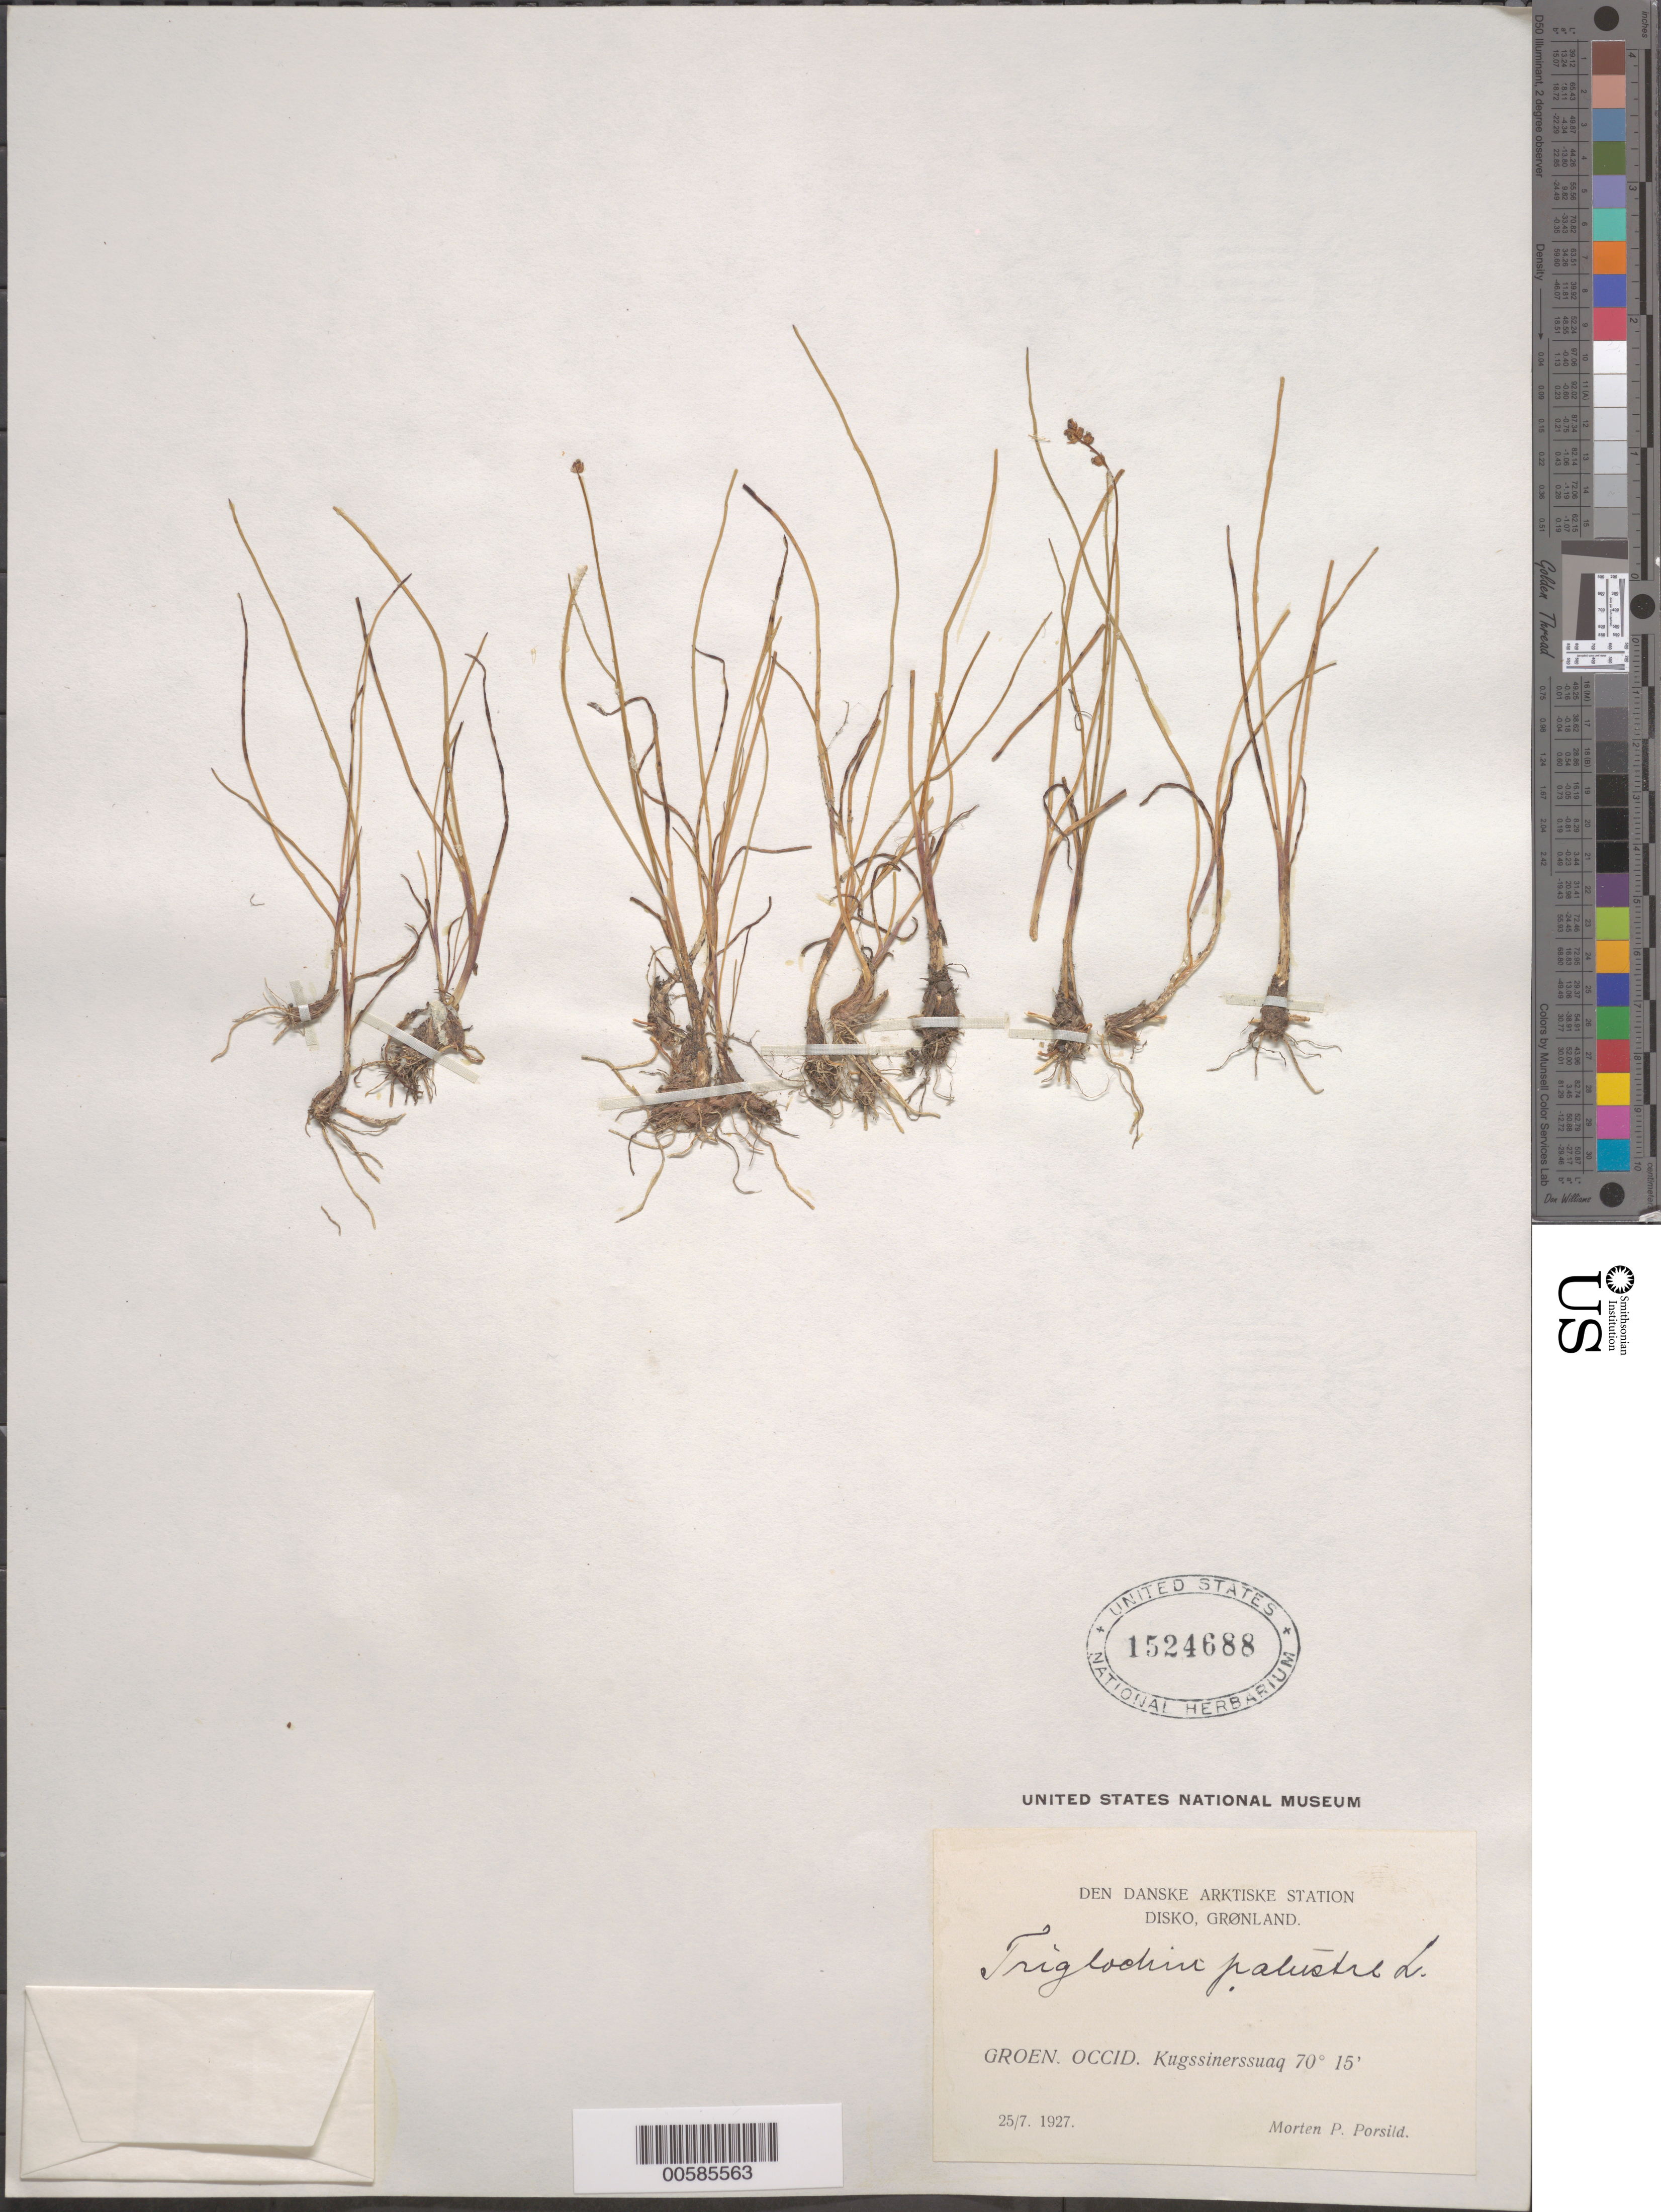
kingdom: Plantae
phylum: Tracheophyta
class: Liliopsida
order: Alismatales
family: Juncaginaceae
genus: Triglochin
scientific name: Triglochin palustris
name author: L.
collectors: M. P. Porsild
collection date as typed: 25 Jul 1927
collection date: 1927-07-25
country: Greenland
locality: Kugssinerssuaq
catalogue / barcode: US 1524688